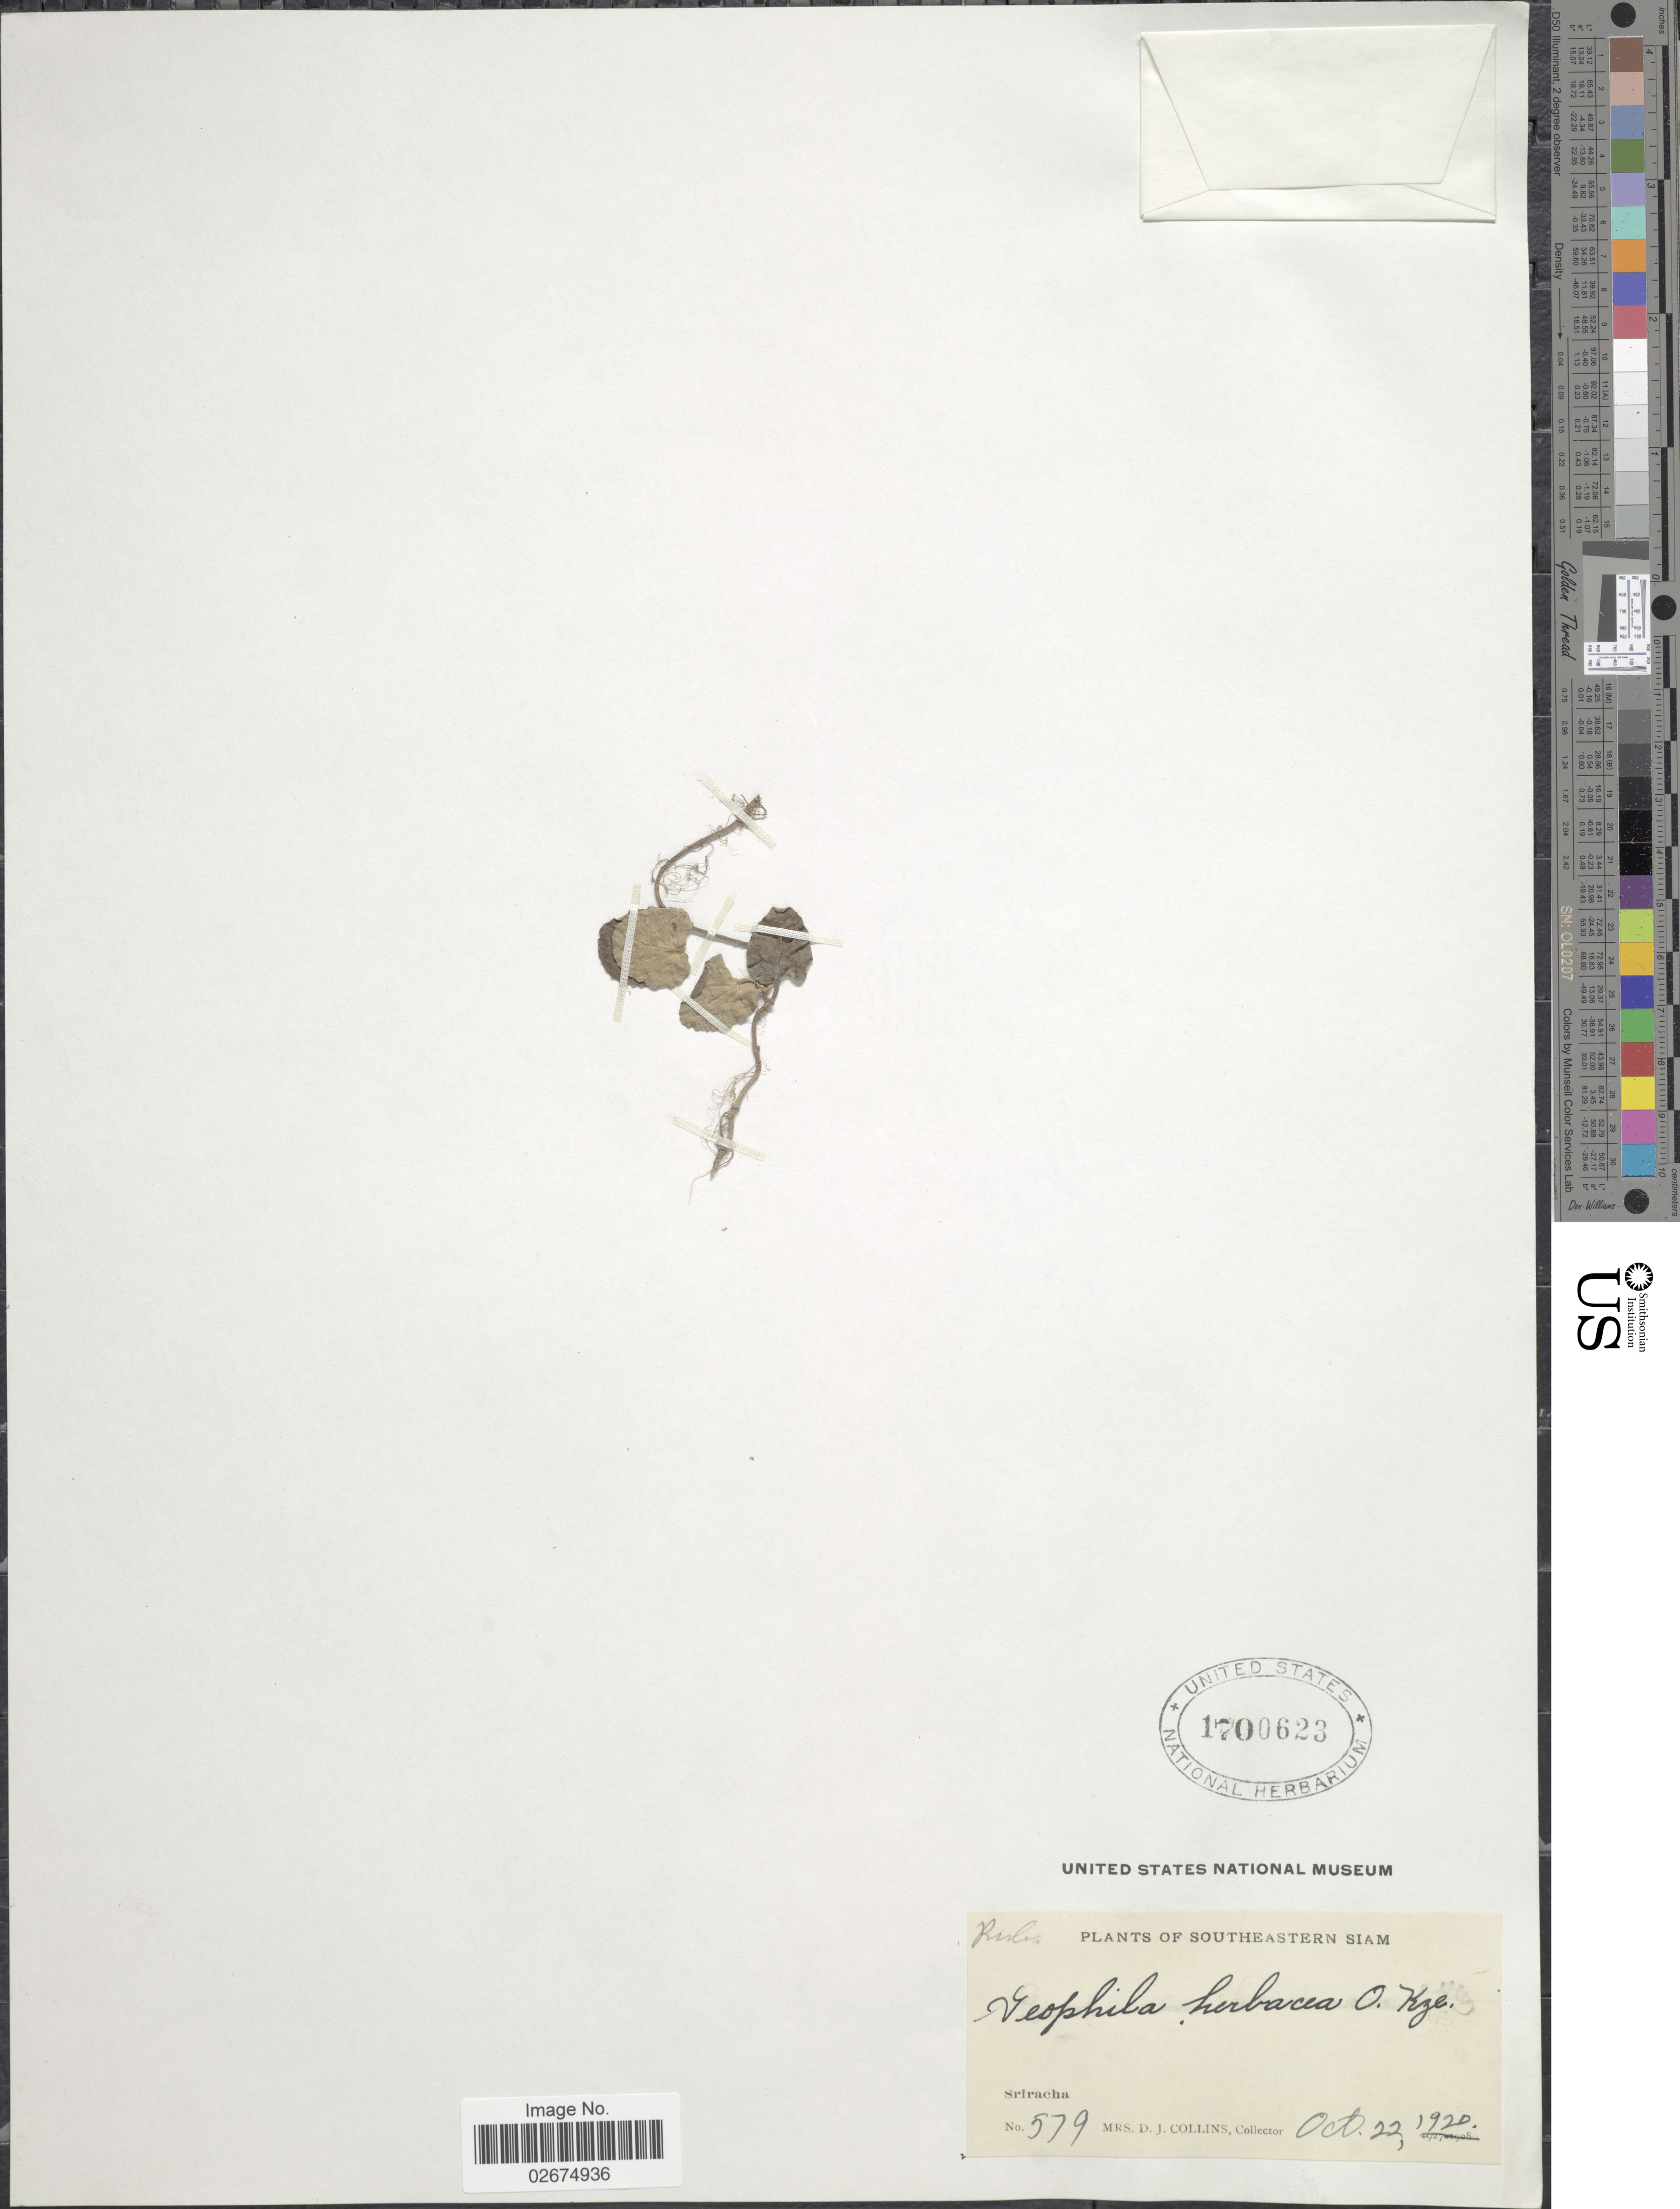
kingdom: Plantae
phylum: Tracheophyta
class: Magnoliopsida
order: Gentianales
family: Rubiaceae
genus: Geophila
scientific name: Geophila repens var. asiatica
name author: (Cham. & Schltdl.) Fosberg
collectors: Mrs. D. J. Collins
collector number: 579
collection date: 1920-10-22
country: Thailand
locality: Southeastern Siam, Sriracha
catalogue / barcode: US 1700623